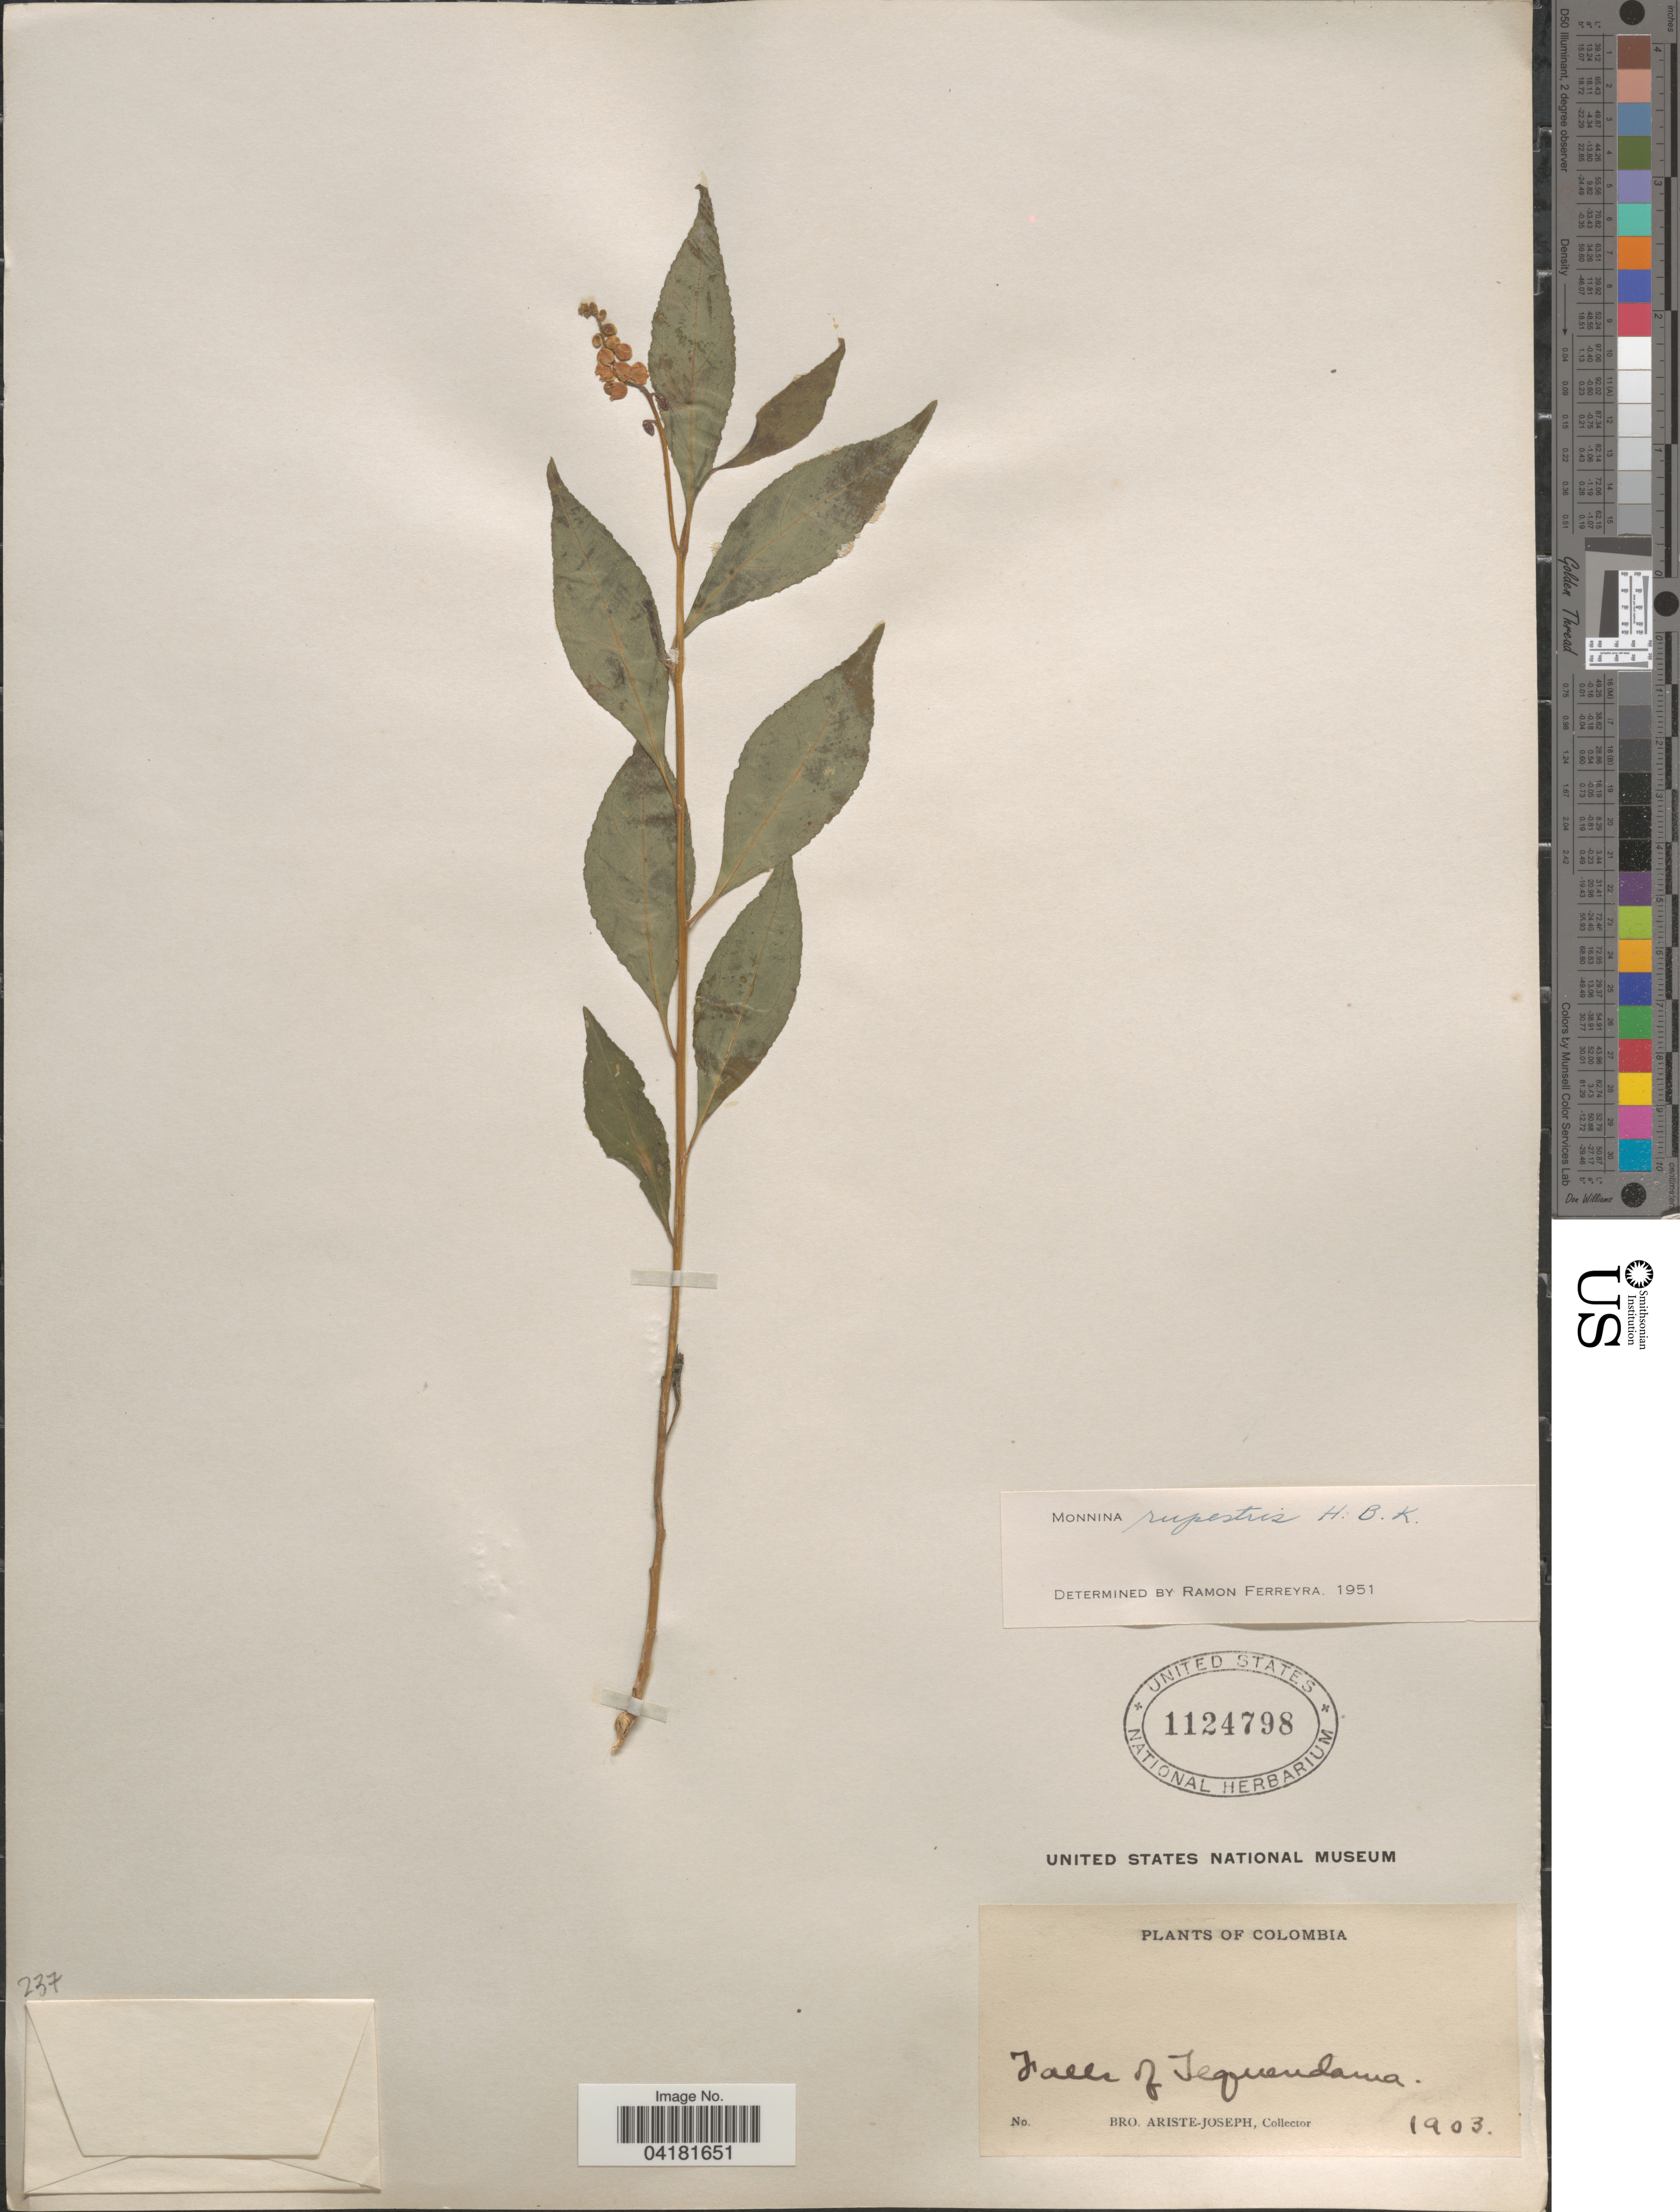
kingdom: Plantae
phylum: Tracheophyta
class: Magnoliopsida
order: Fabales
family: Polygalaceae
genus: Monnina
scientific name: Monnina rupestris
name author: Kunth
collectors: Bro. Ariste-Joseph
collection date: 1903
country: Colombia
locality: Falls of Tequendama.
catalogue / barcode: US 1124798